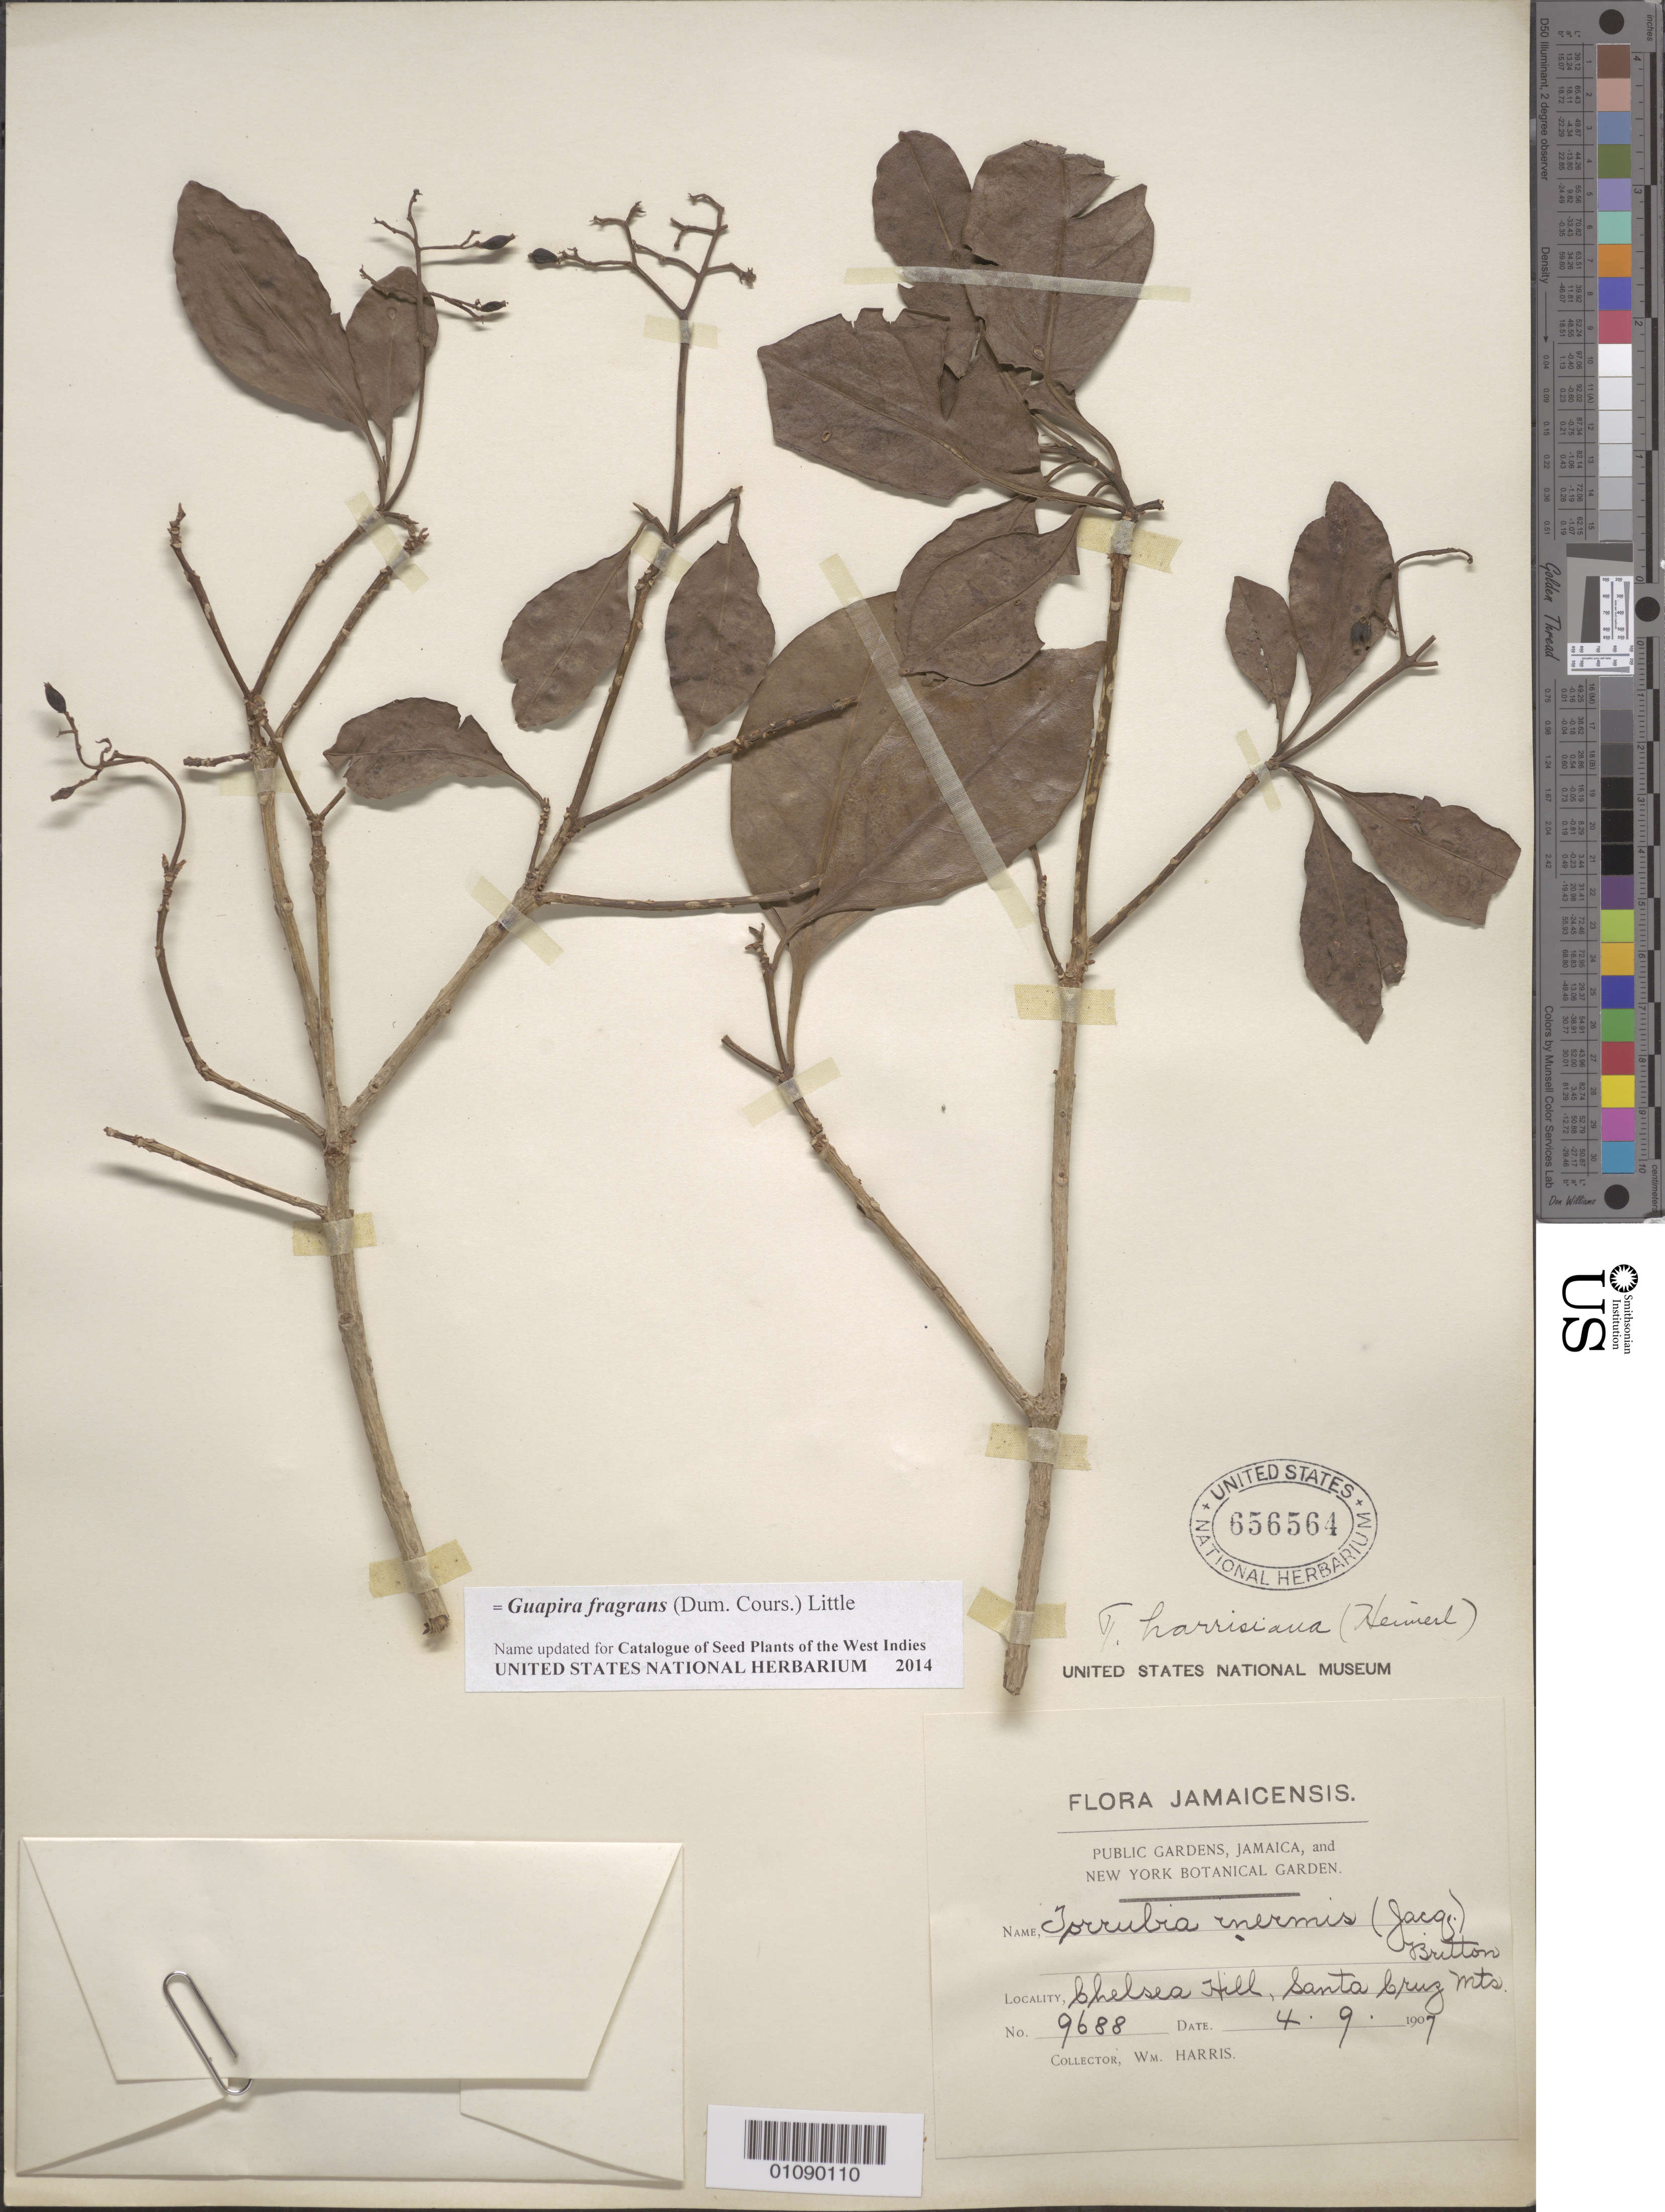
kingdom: Plantae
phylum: Tracheophyta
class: Magnoliopsida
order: Caryophyllales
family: Nyctaginaceae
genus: Guapira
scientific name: Guapira fragrans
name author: (Dum. Cours.) Little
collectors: W. Harris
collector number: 9688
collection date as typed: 04 Sep 1909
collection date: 1909-09-04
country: Jamaica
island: Jamaica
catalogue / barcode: US 656564